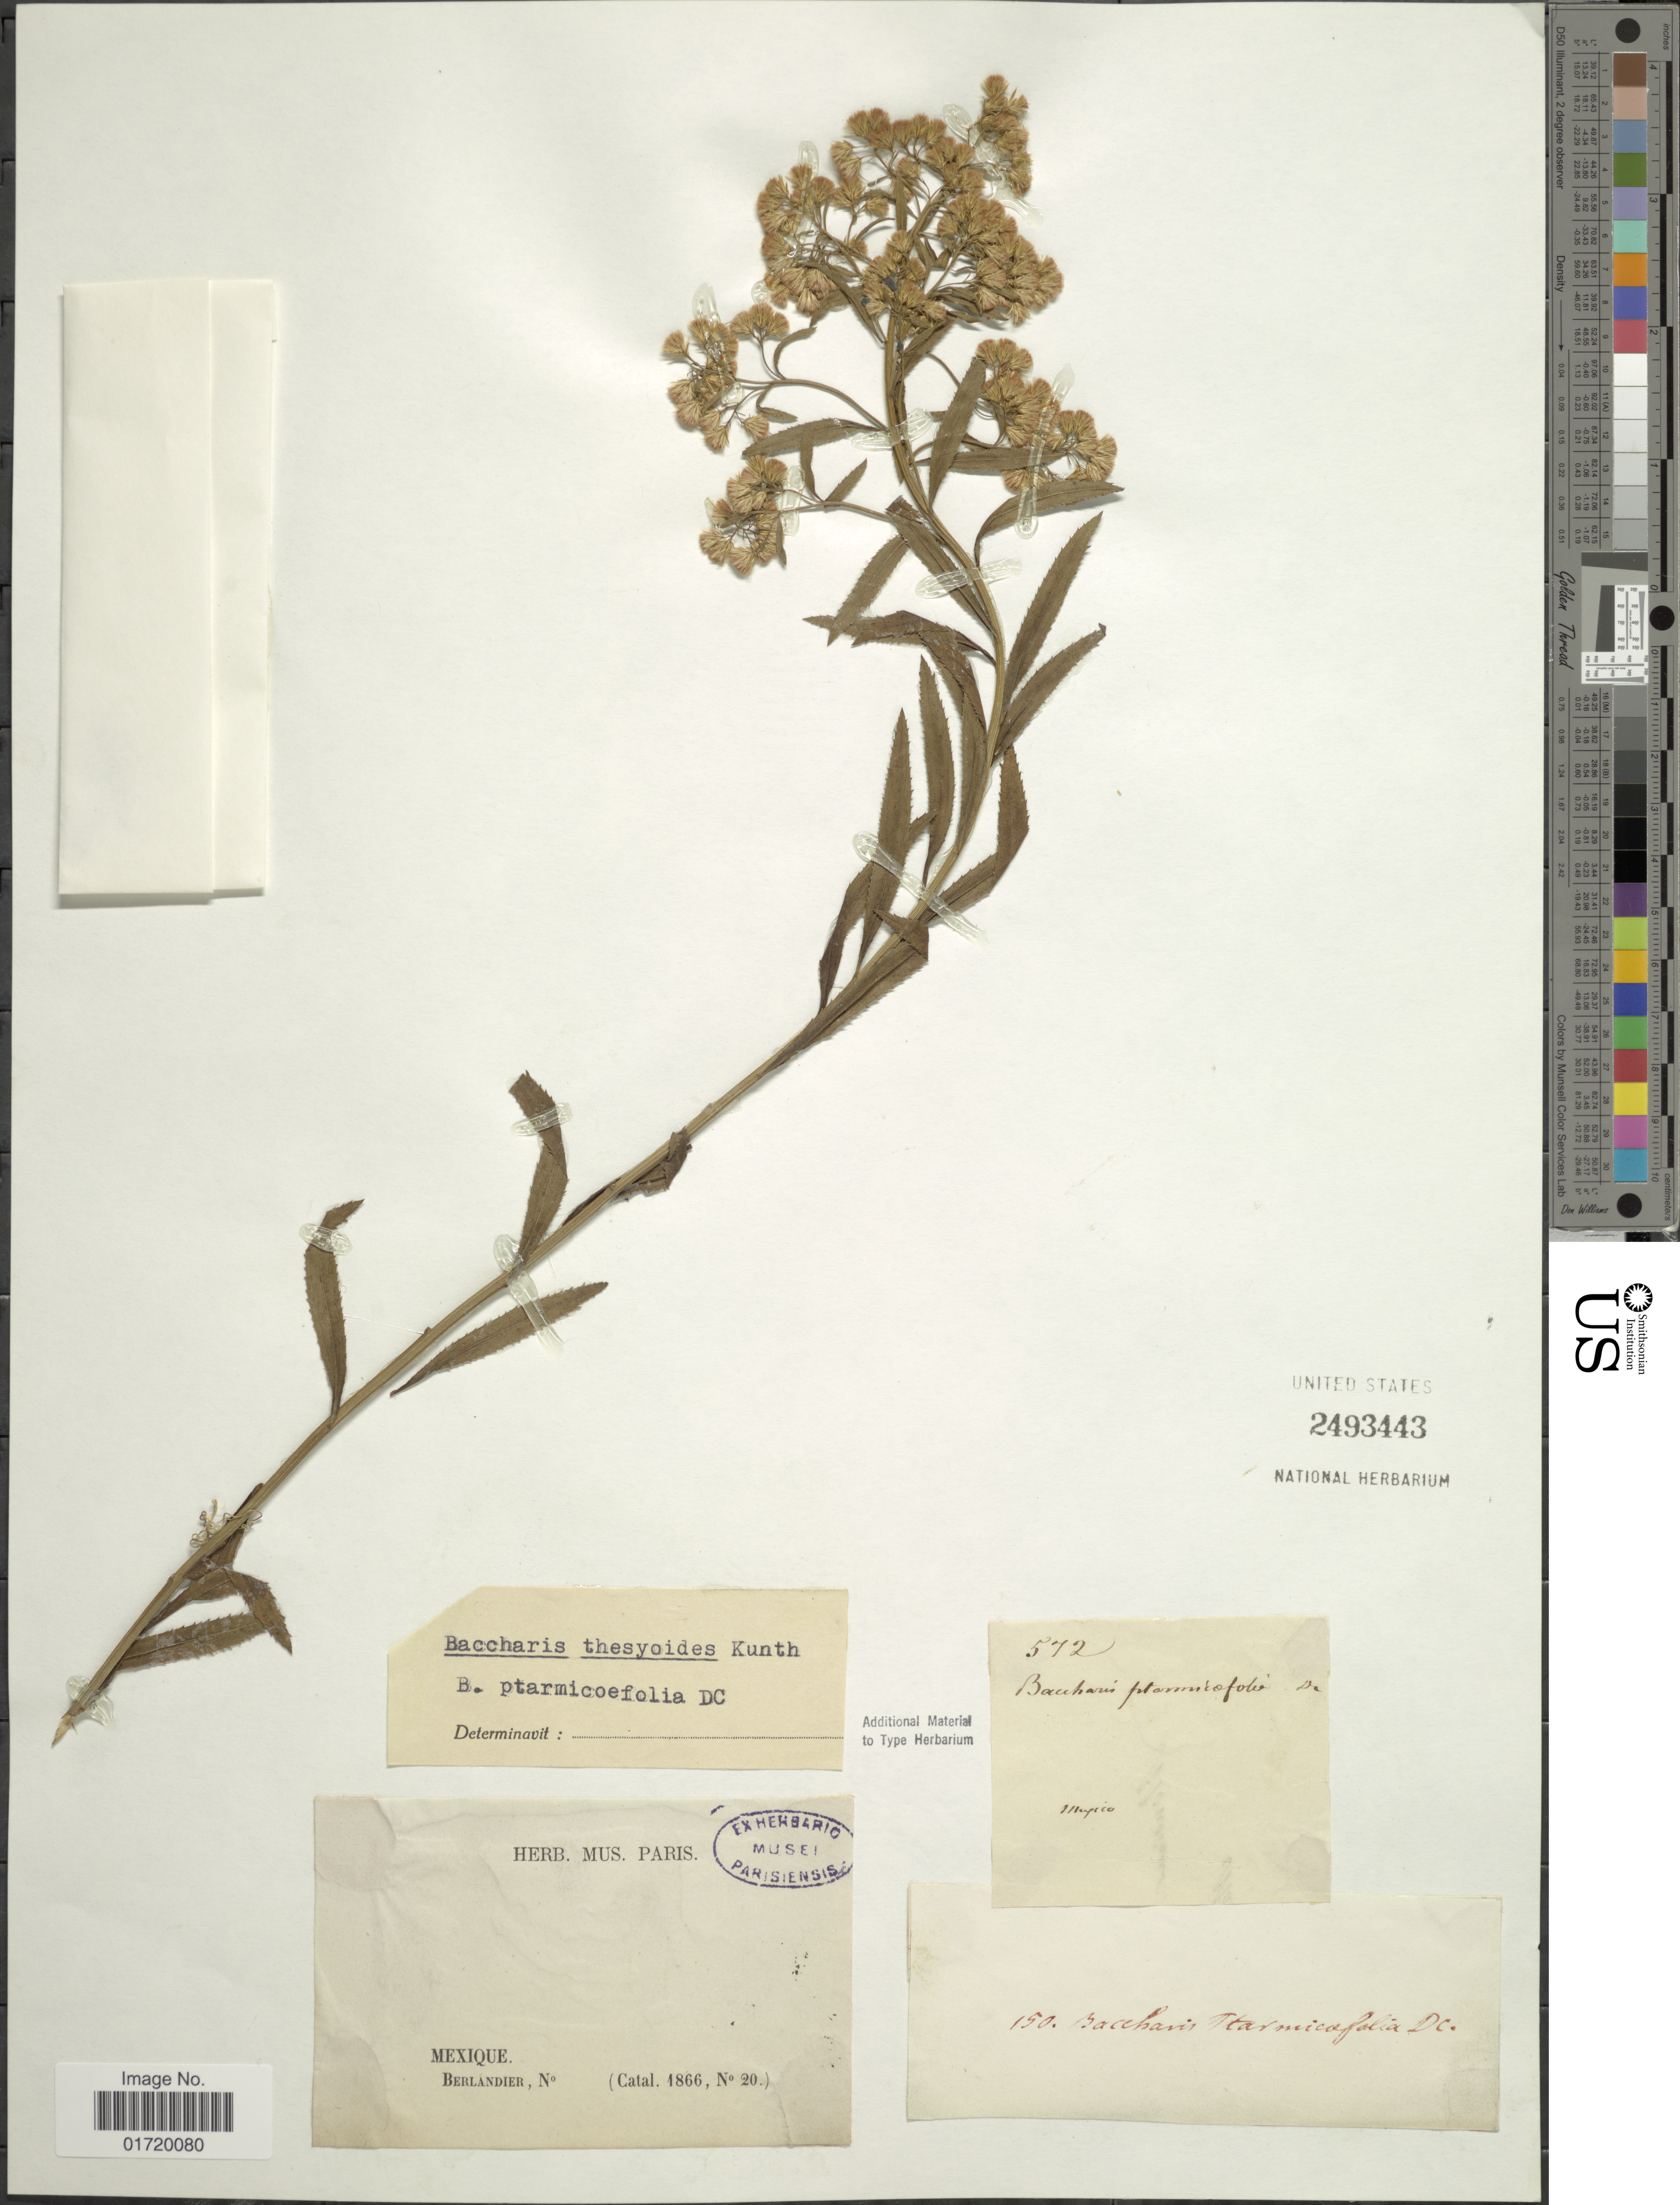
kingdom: Plantae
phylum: Tracheophyta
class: Magnoliopsida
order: Asterales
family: Asteraceae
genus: Baccharis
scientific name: Baccharis thesioides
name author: Kunth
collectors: J. L. Berlandier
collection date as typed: s.d.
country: Mexico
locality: Catal [unsure placement]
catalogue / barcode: US 2493443